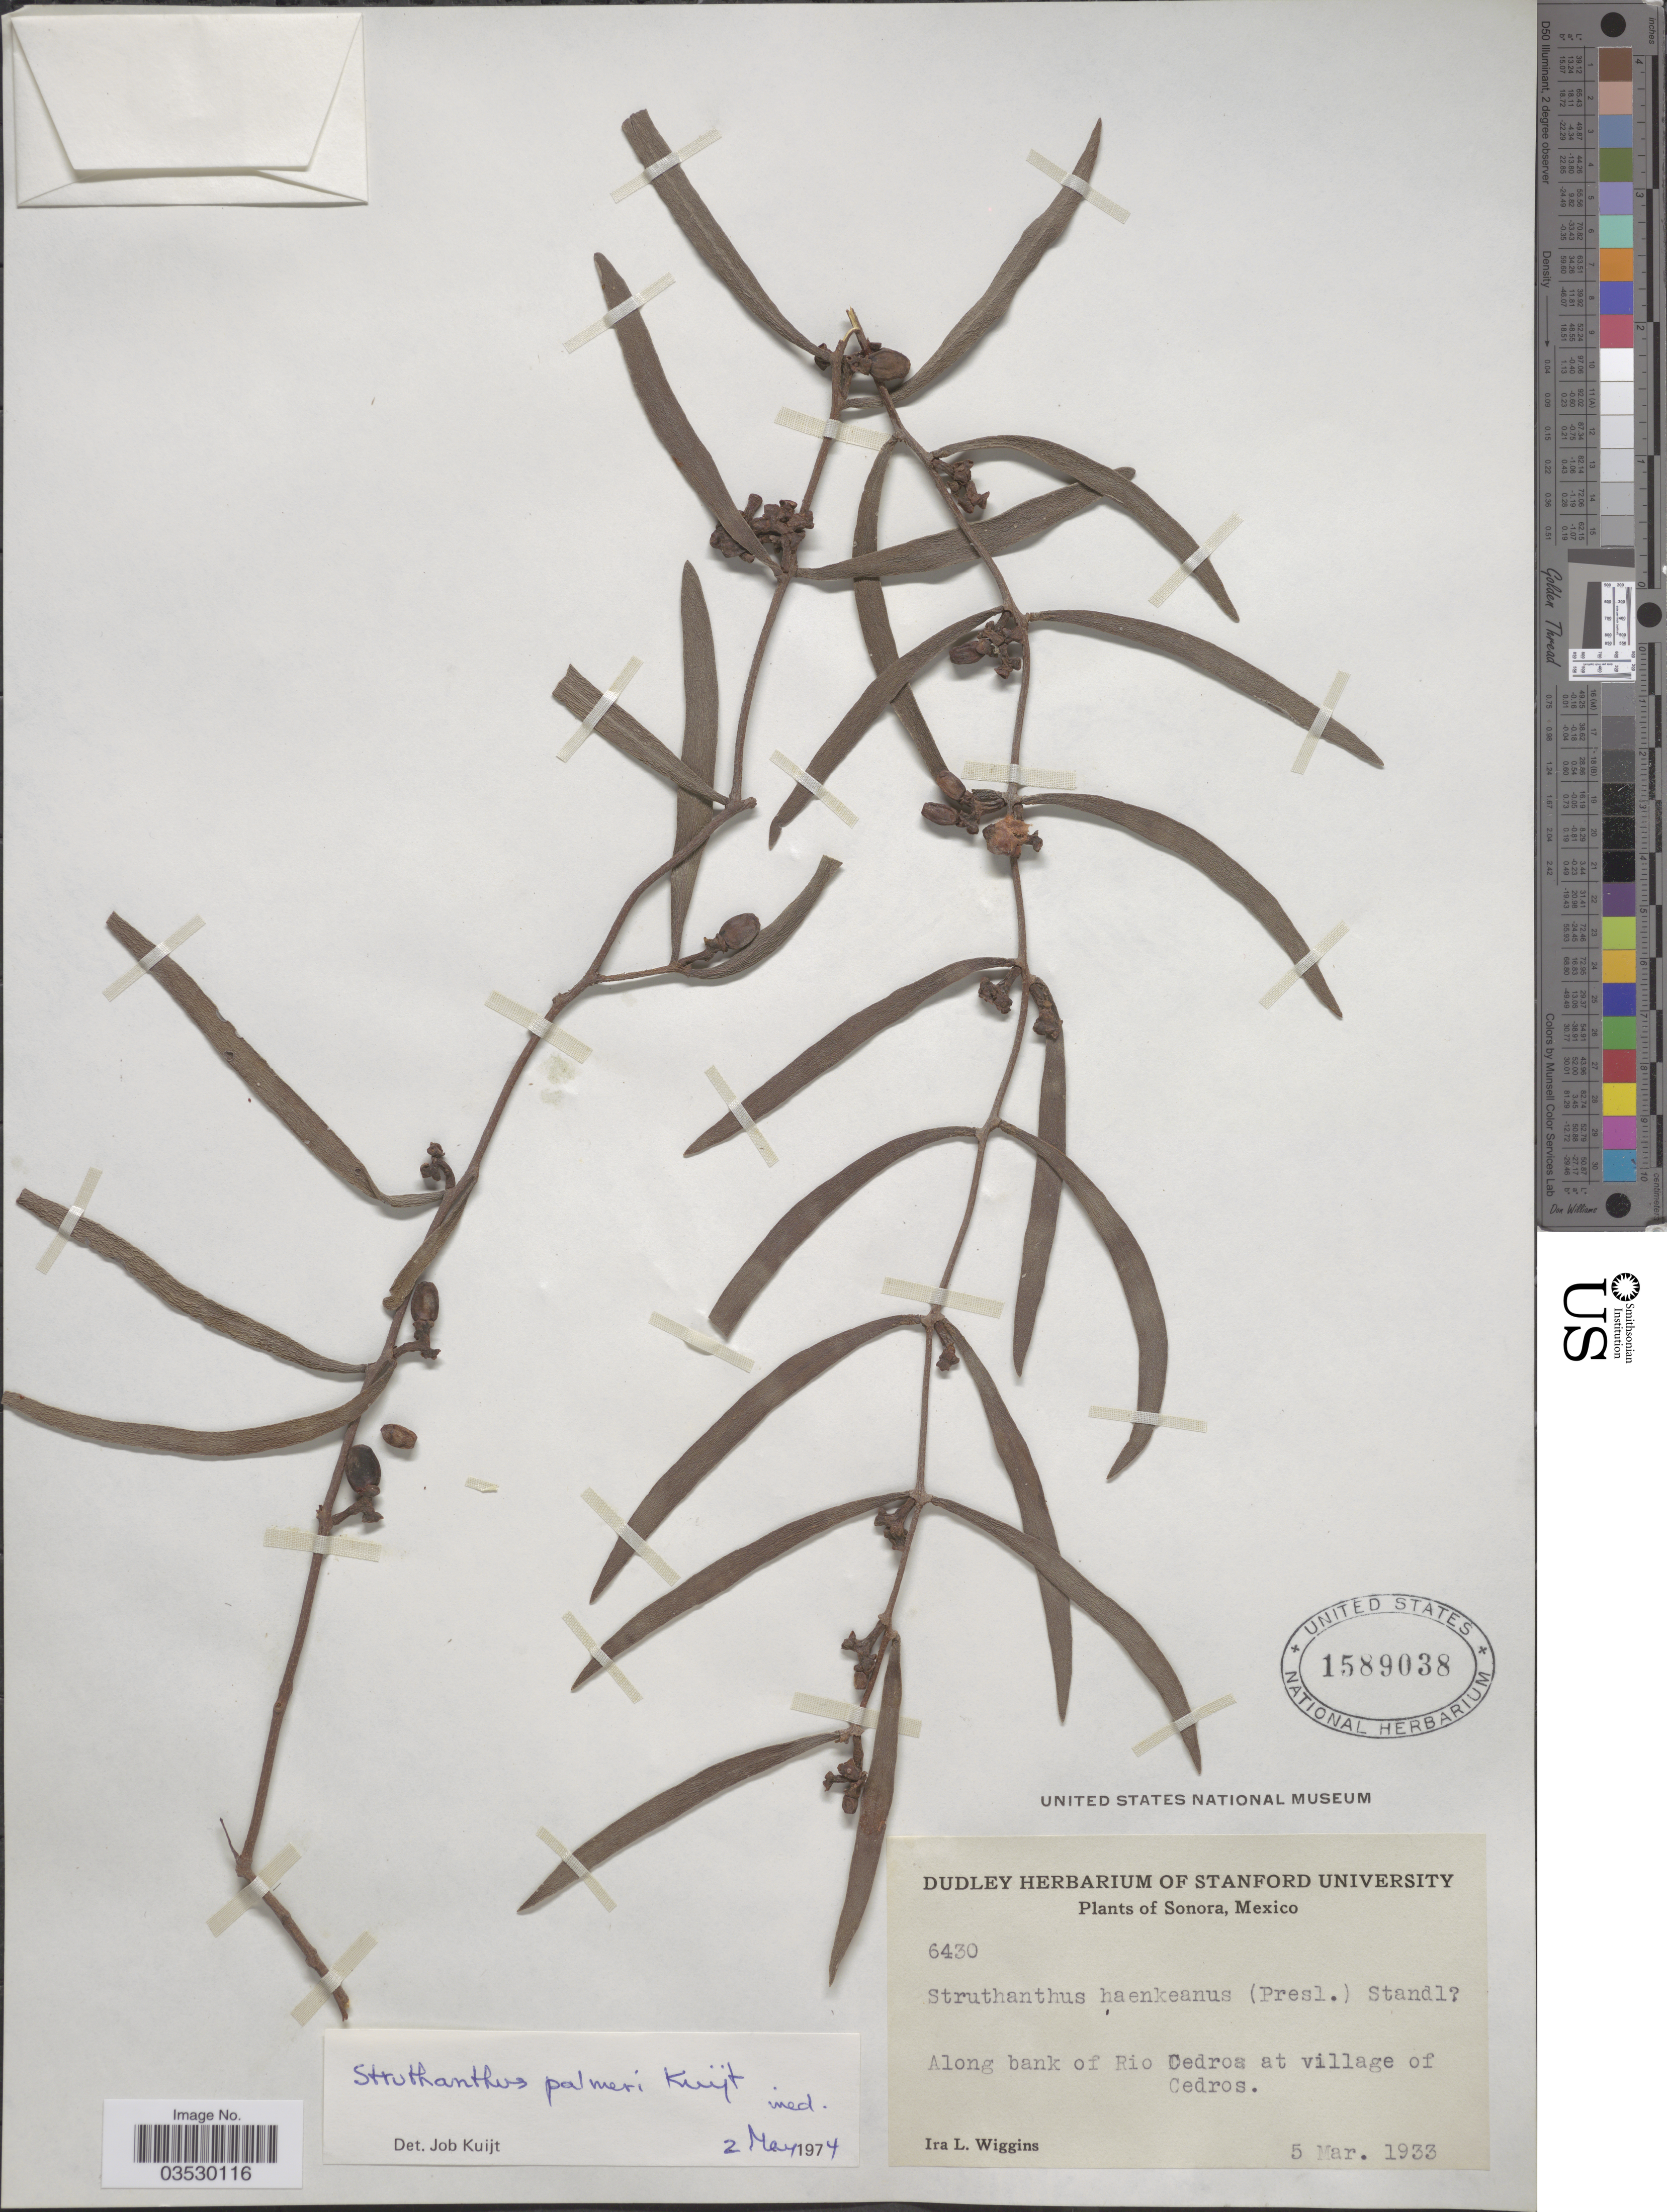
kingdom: Plantae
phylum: Tracheophyta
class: Magnoliopsida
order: Santalales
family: Loranthaceae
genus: Struthanthus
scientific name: Struthanthus palmeri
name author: Kuijt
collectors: I. L. Wiggins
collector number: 6430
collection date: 1933-03-05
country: Mexico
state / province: Sonora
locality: Along bank of Rio Cedros at village of Cedros.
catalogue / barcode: US 1589038